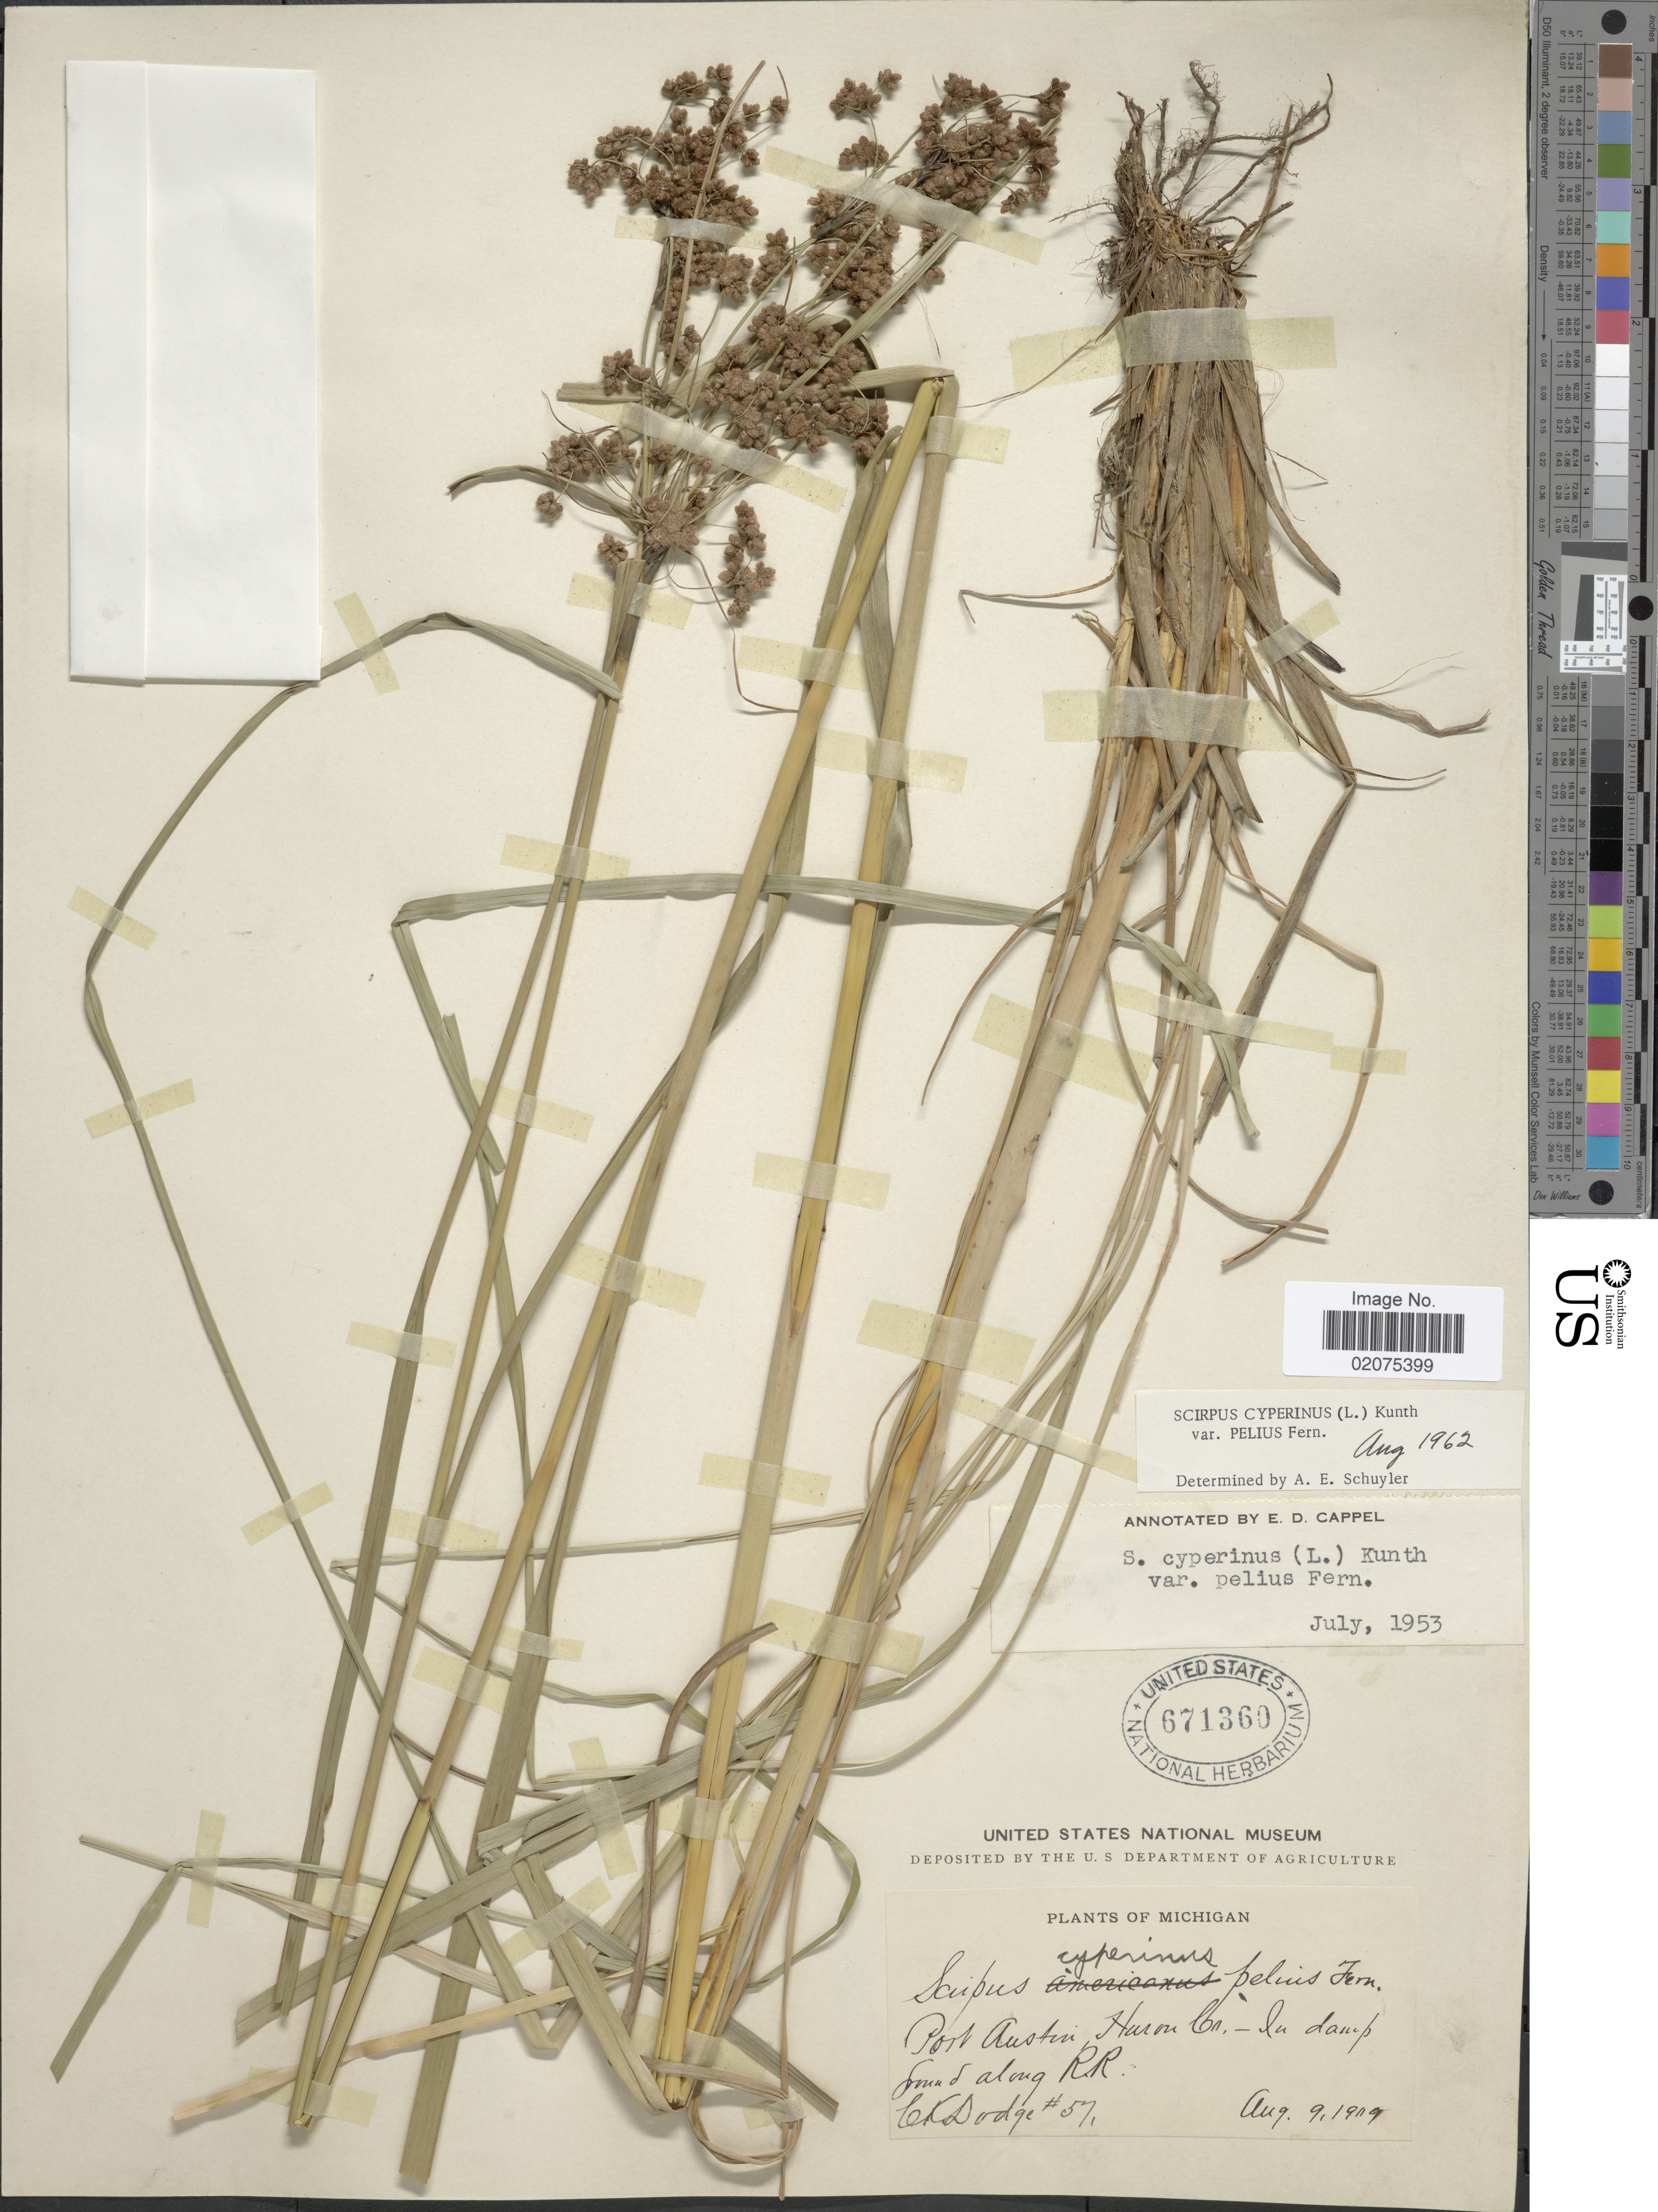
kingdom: Plantae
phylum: Tracheophyta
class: Liliopsida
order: Poales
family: Cyperaceae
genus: Scirpus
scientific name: Scirpus cyperinus var. pelius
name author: Fernald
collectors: C. Dodge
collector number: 57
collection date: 1909-08-09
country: United States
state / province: Michigan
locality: Port Austin, Huron Co. - In damp ground along RR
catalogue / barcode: US 671360